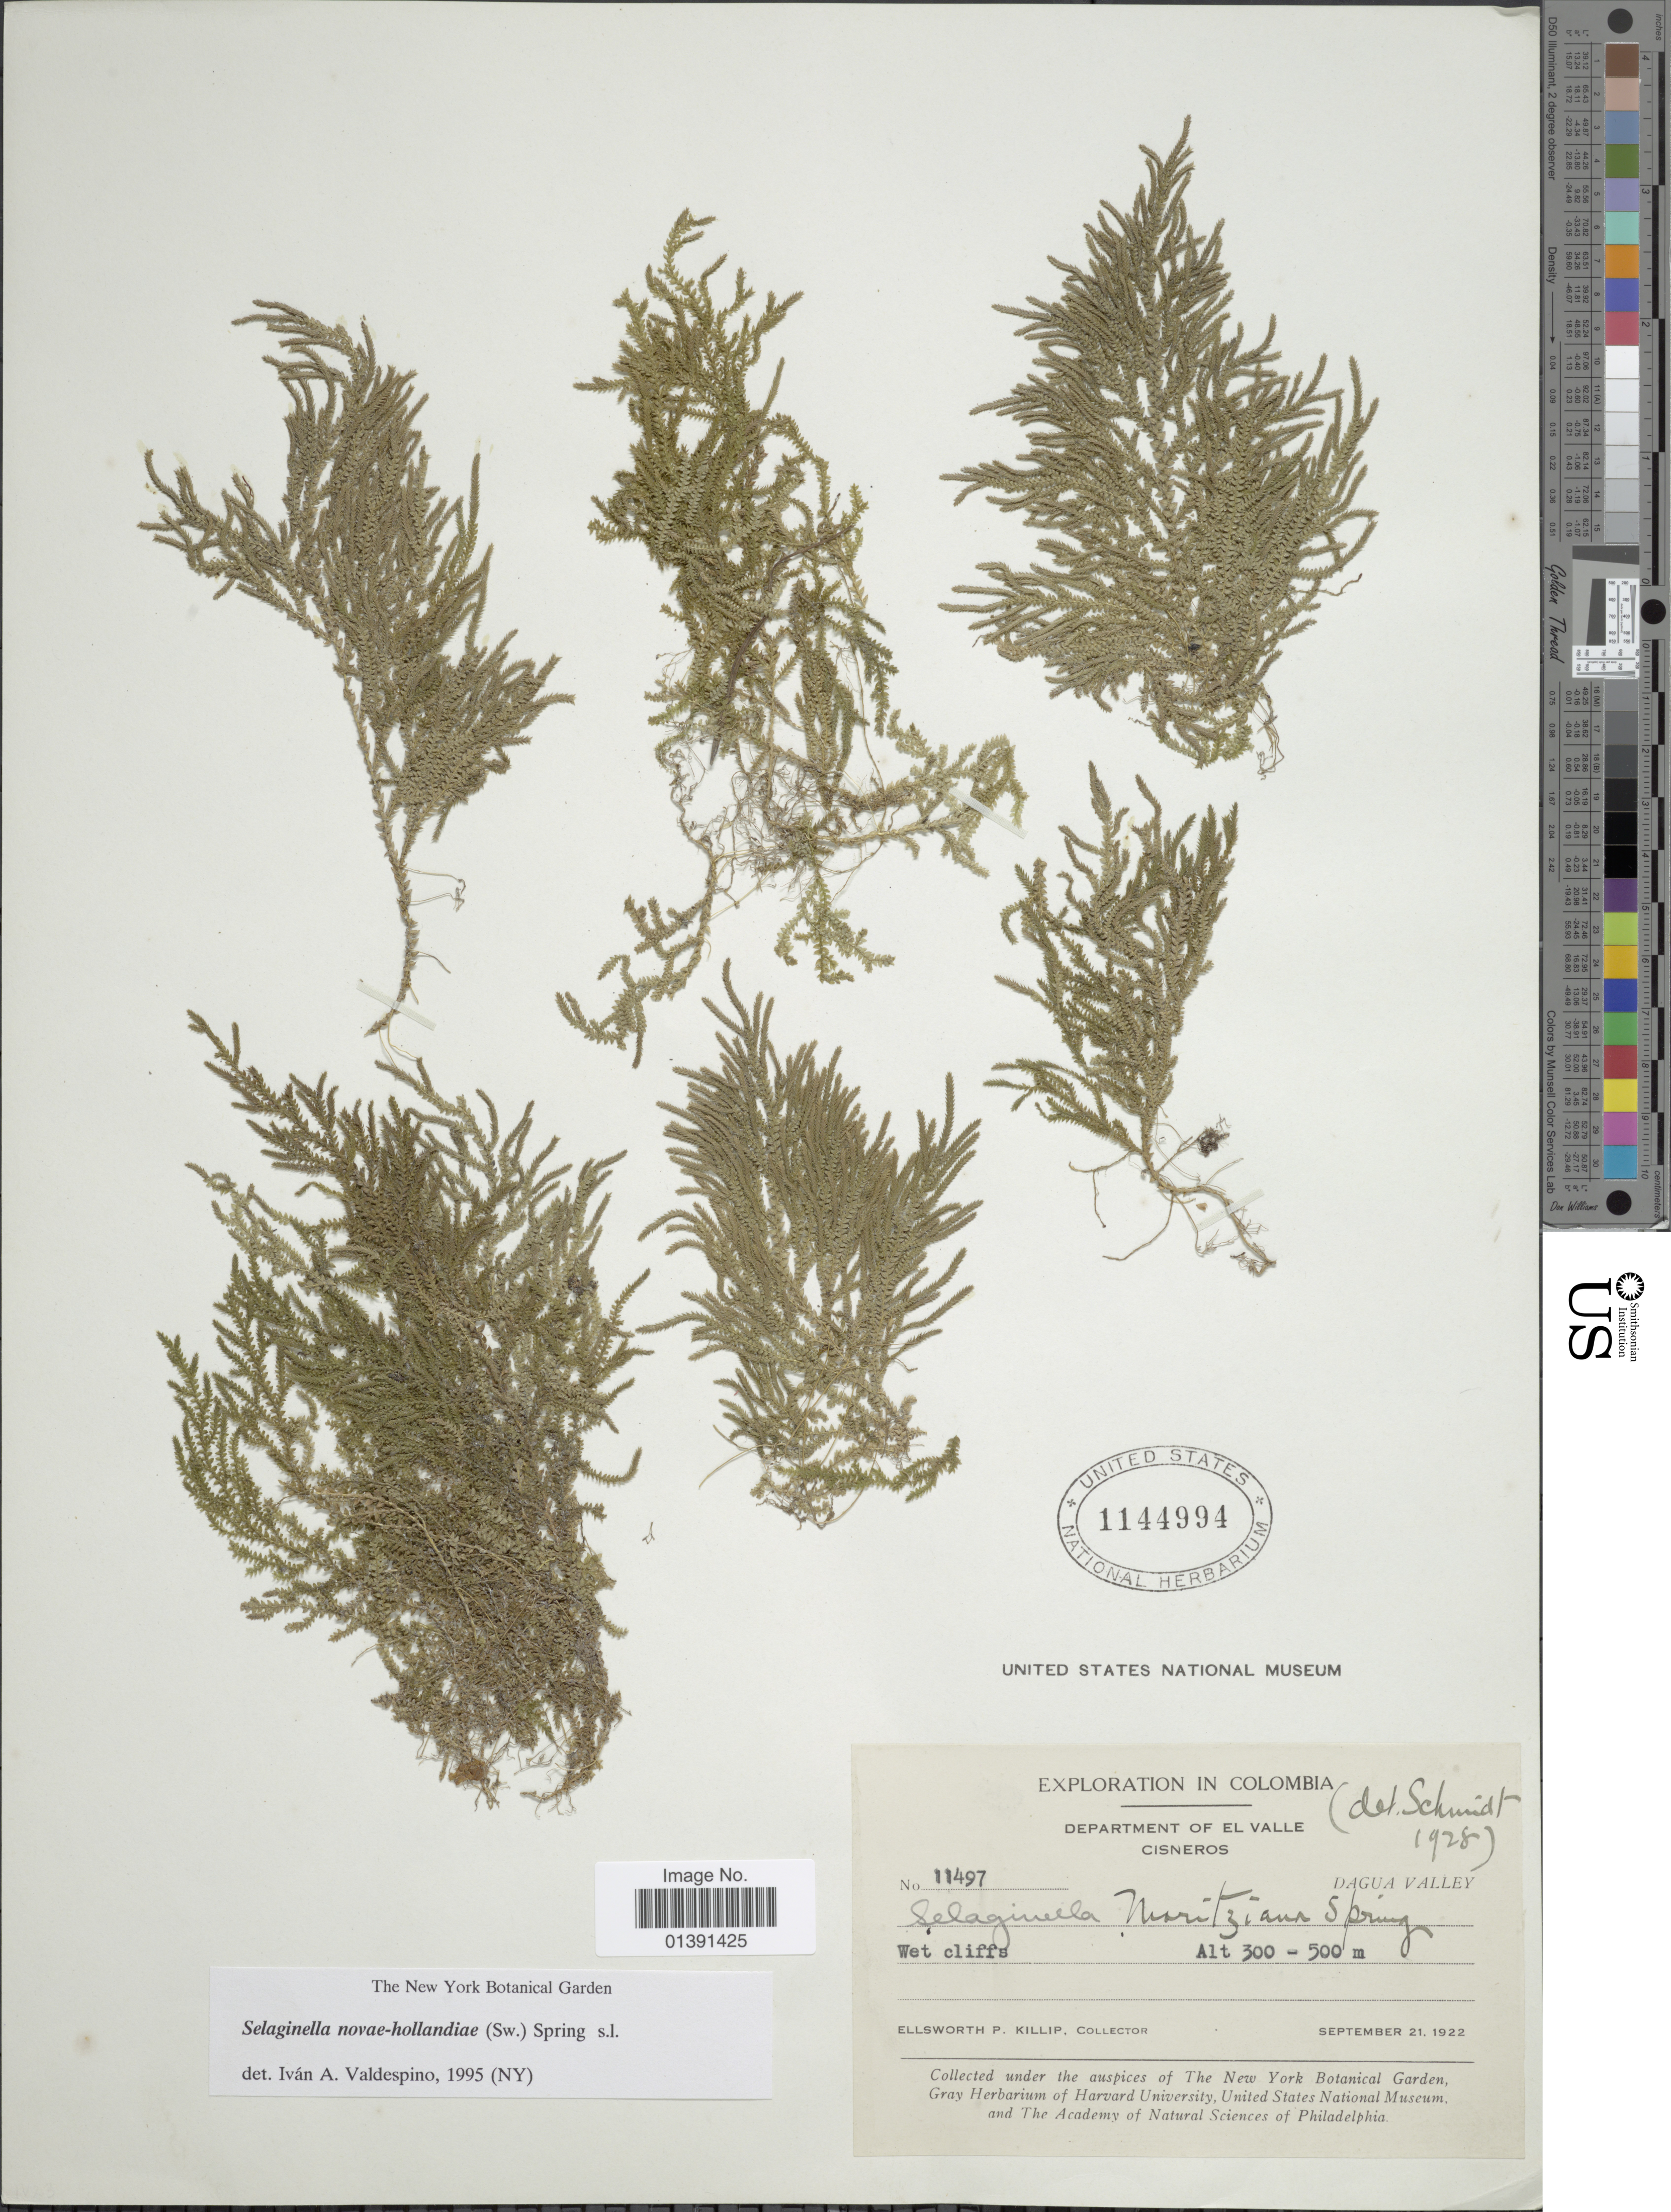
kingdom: Plantae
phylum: Tracheophyta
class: Lycopodiopsida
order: Selaginellales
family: Selaginellaceae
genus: Selaginella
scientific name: Selaginella mikeneei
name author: Valdespino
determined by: Valdespino, I. A., (PMA), Universidad de Panama (PANAMA)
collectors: E. P. Killip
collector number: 11497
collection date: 1922-09-21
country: Colombia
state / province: Valle del Cauca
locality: Department of El Valle Cisneros, Dagua Valley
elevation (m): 300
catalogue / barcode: US 1144994